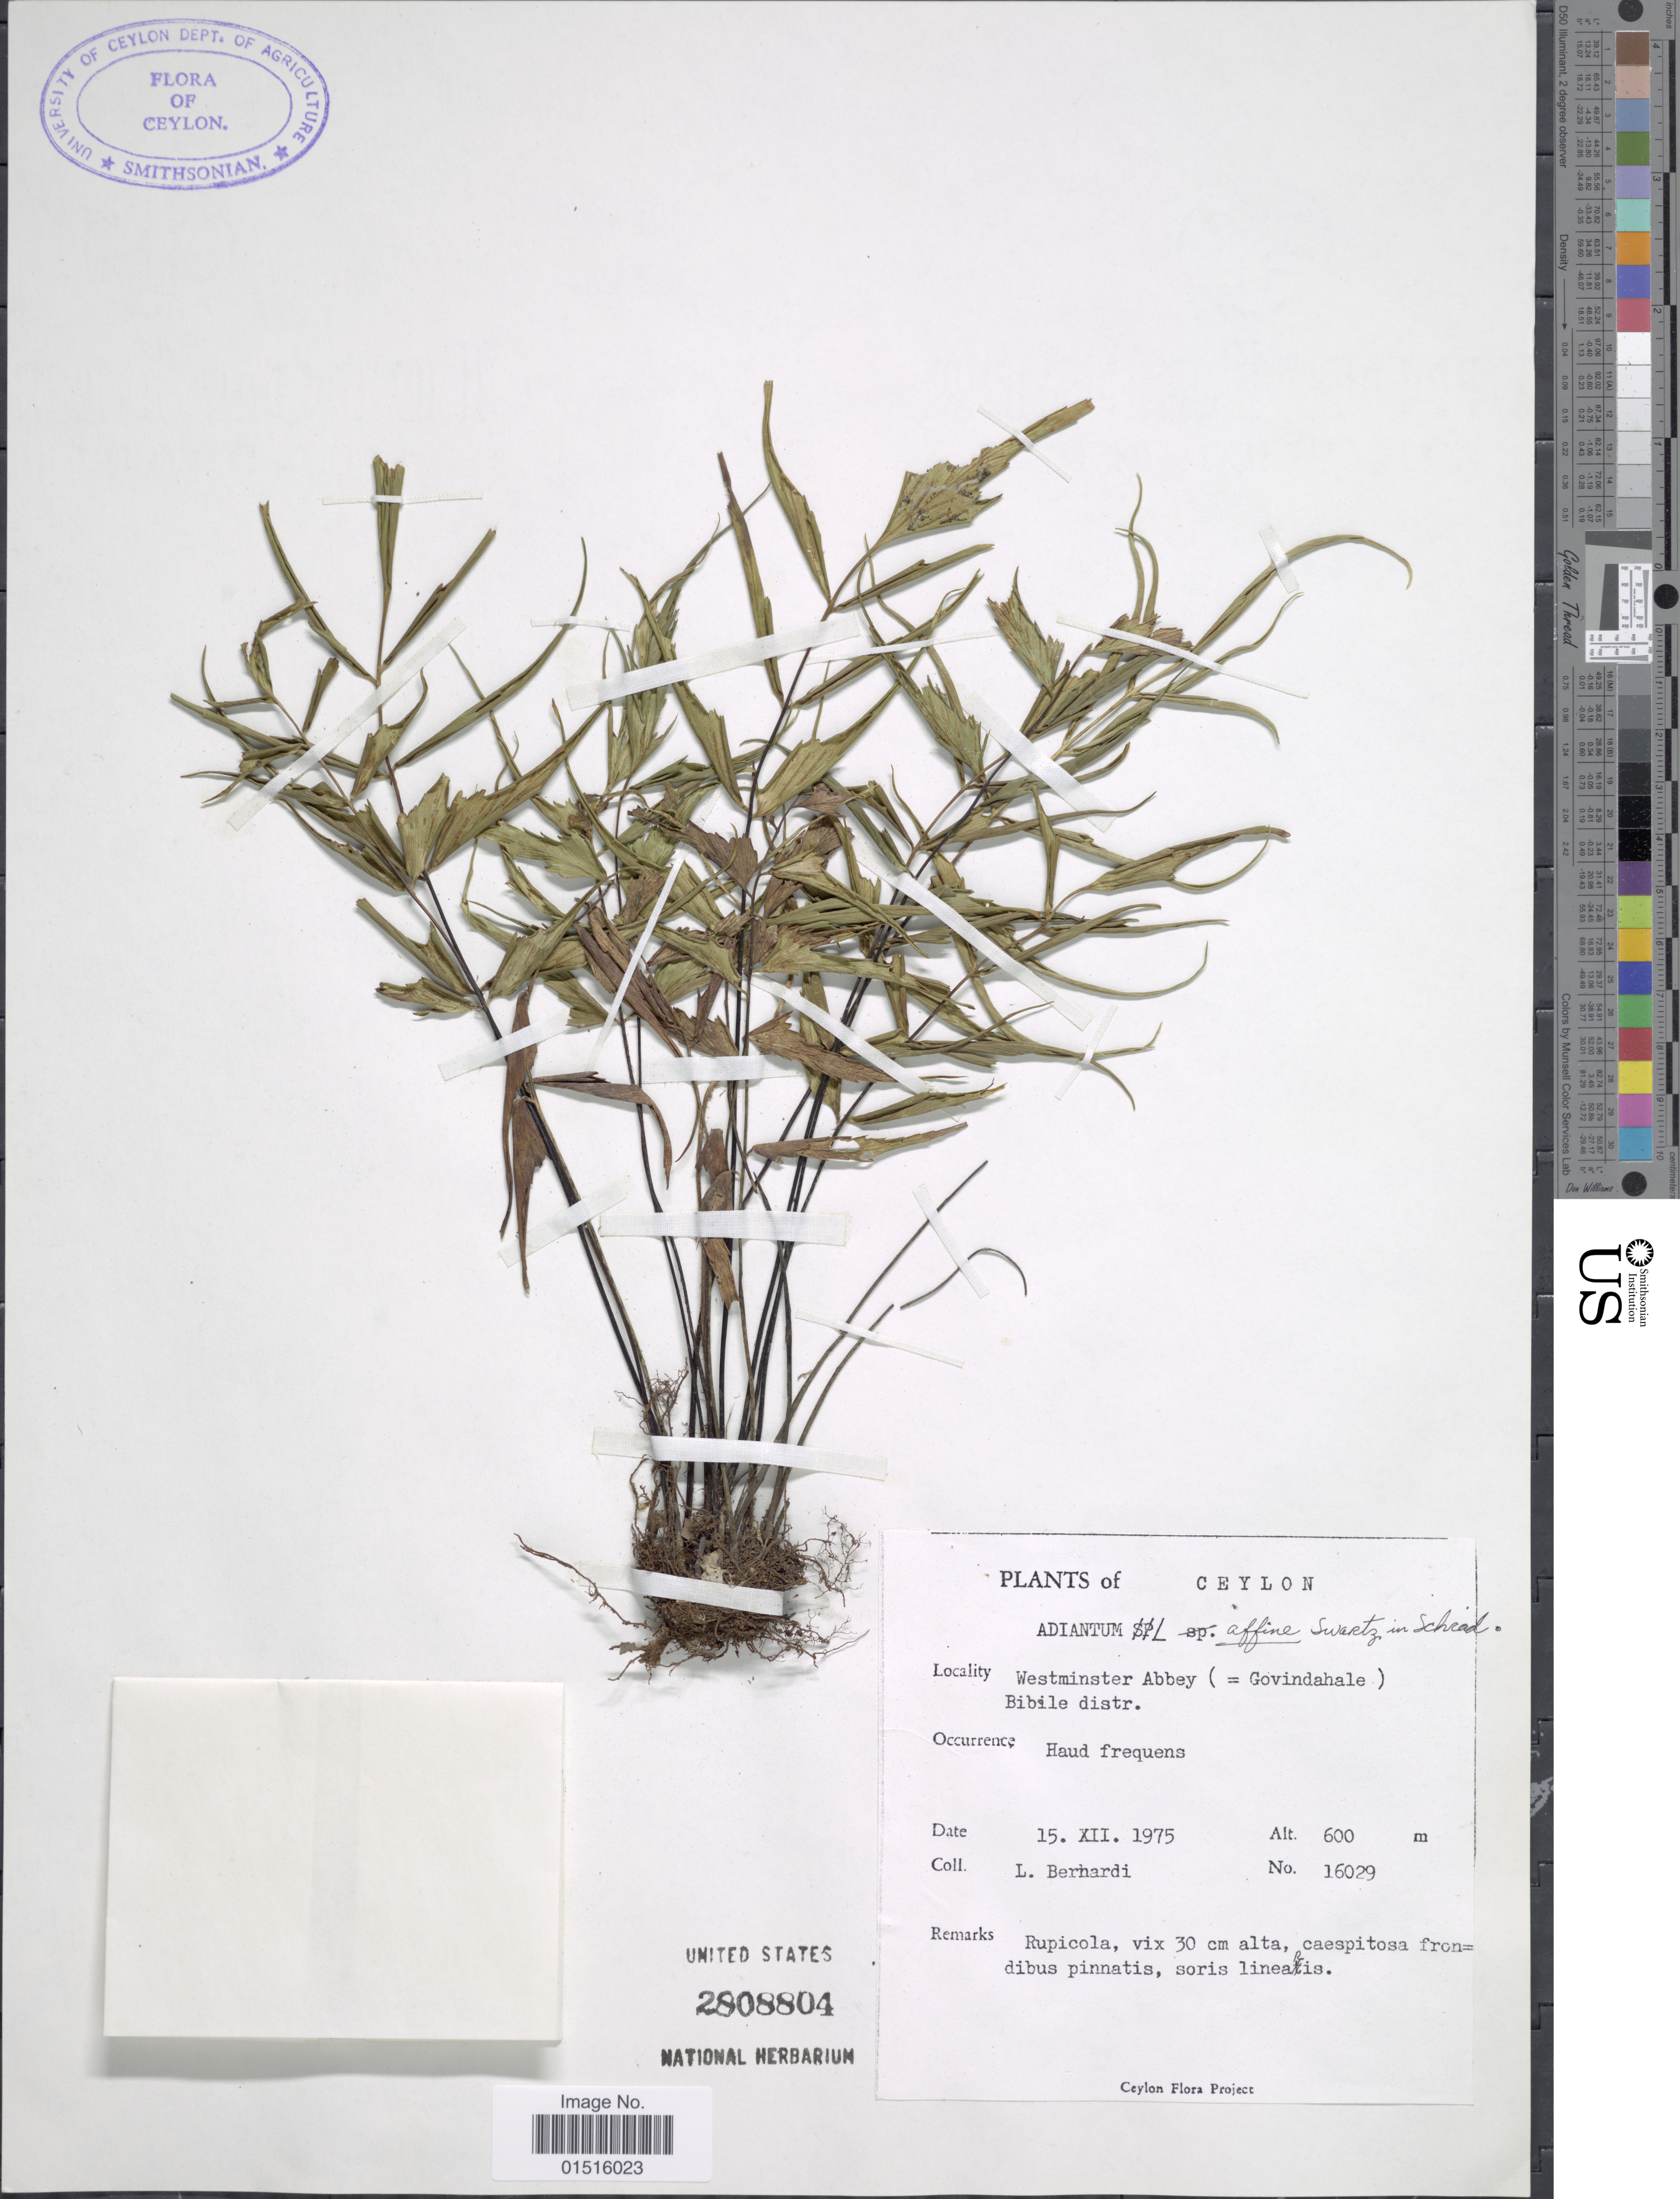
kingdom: Plantae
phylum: Tracheophyta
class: Polypodiopsida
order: Polypodiales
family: Aspleniaceae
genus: Asplenium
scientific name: Asplenium sp.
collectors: L. Berhardi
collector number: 16029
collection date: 1975-12-15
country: Sri Lanka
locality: Westminster Abbey (= Govindahale) Bibile distr.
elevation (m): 600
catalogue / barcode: US 2808804